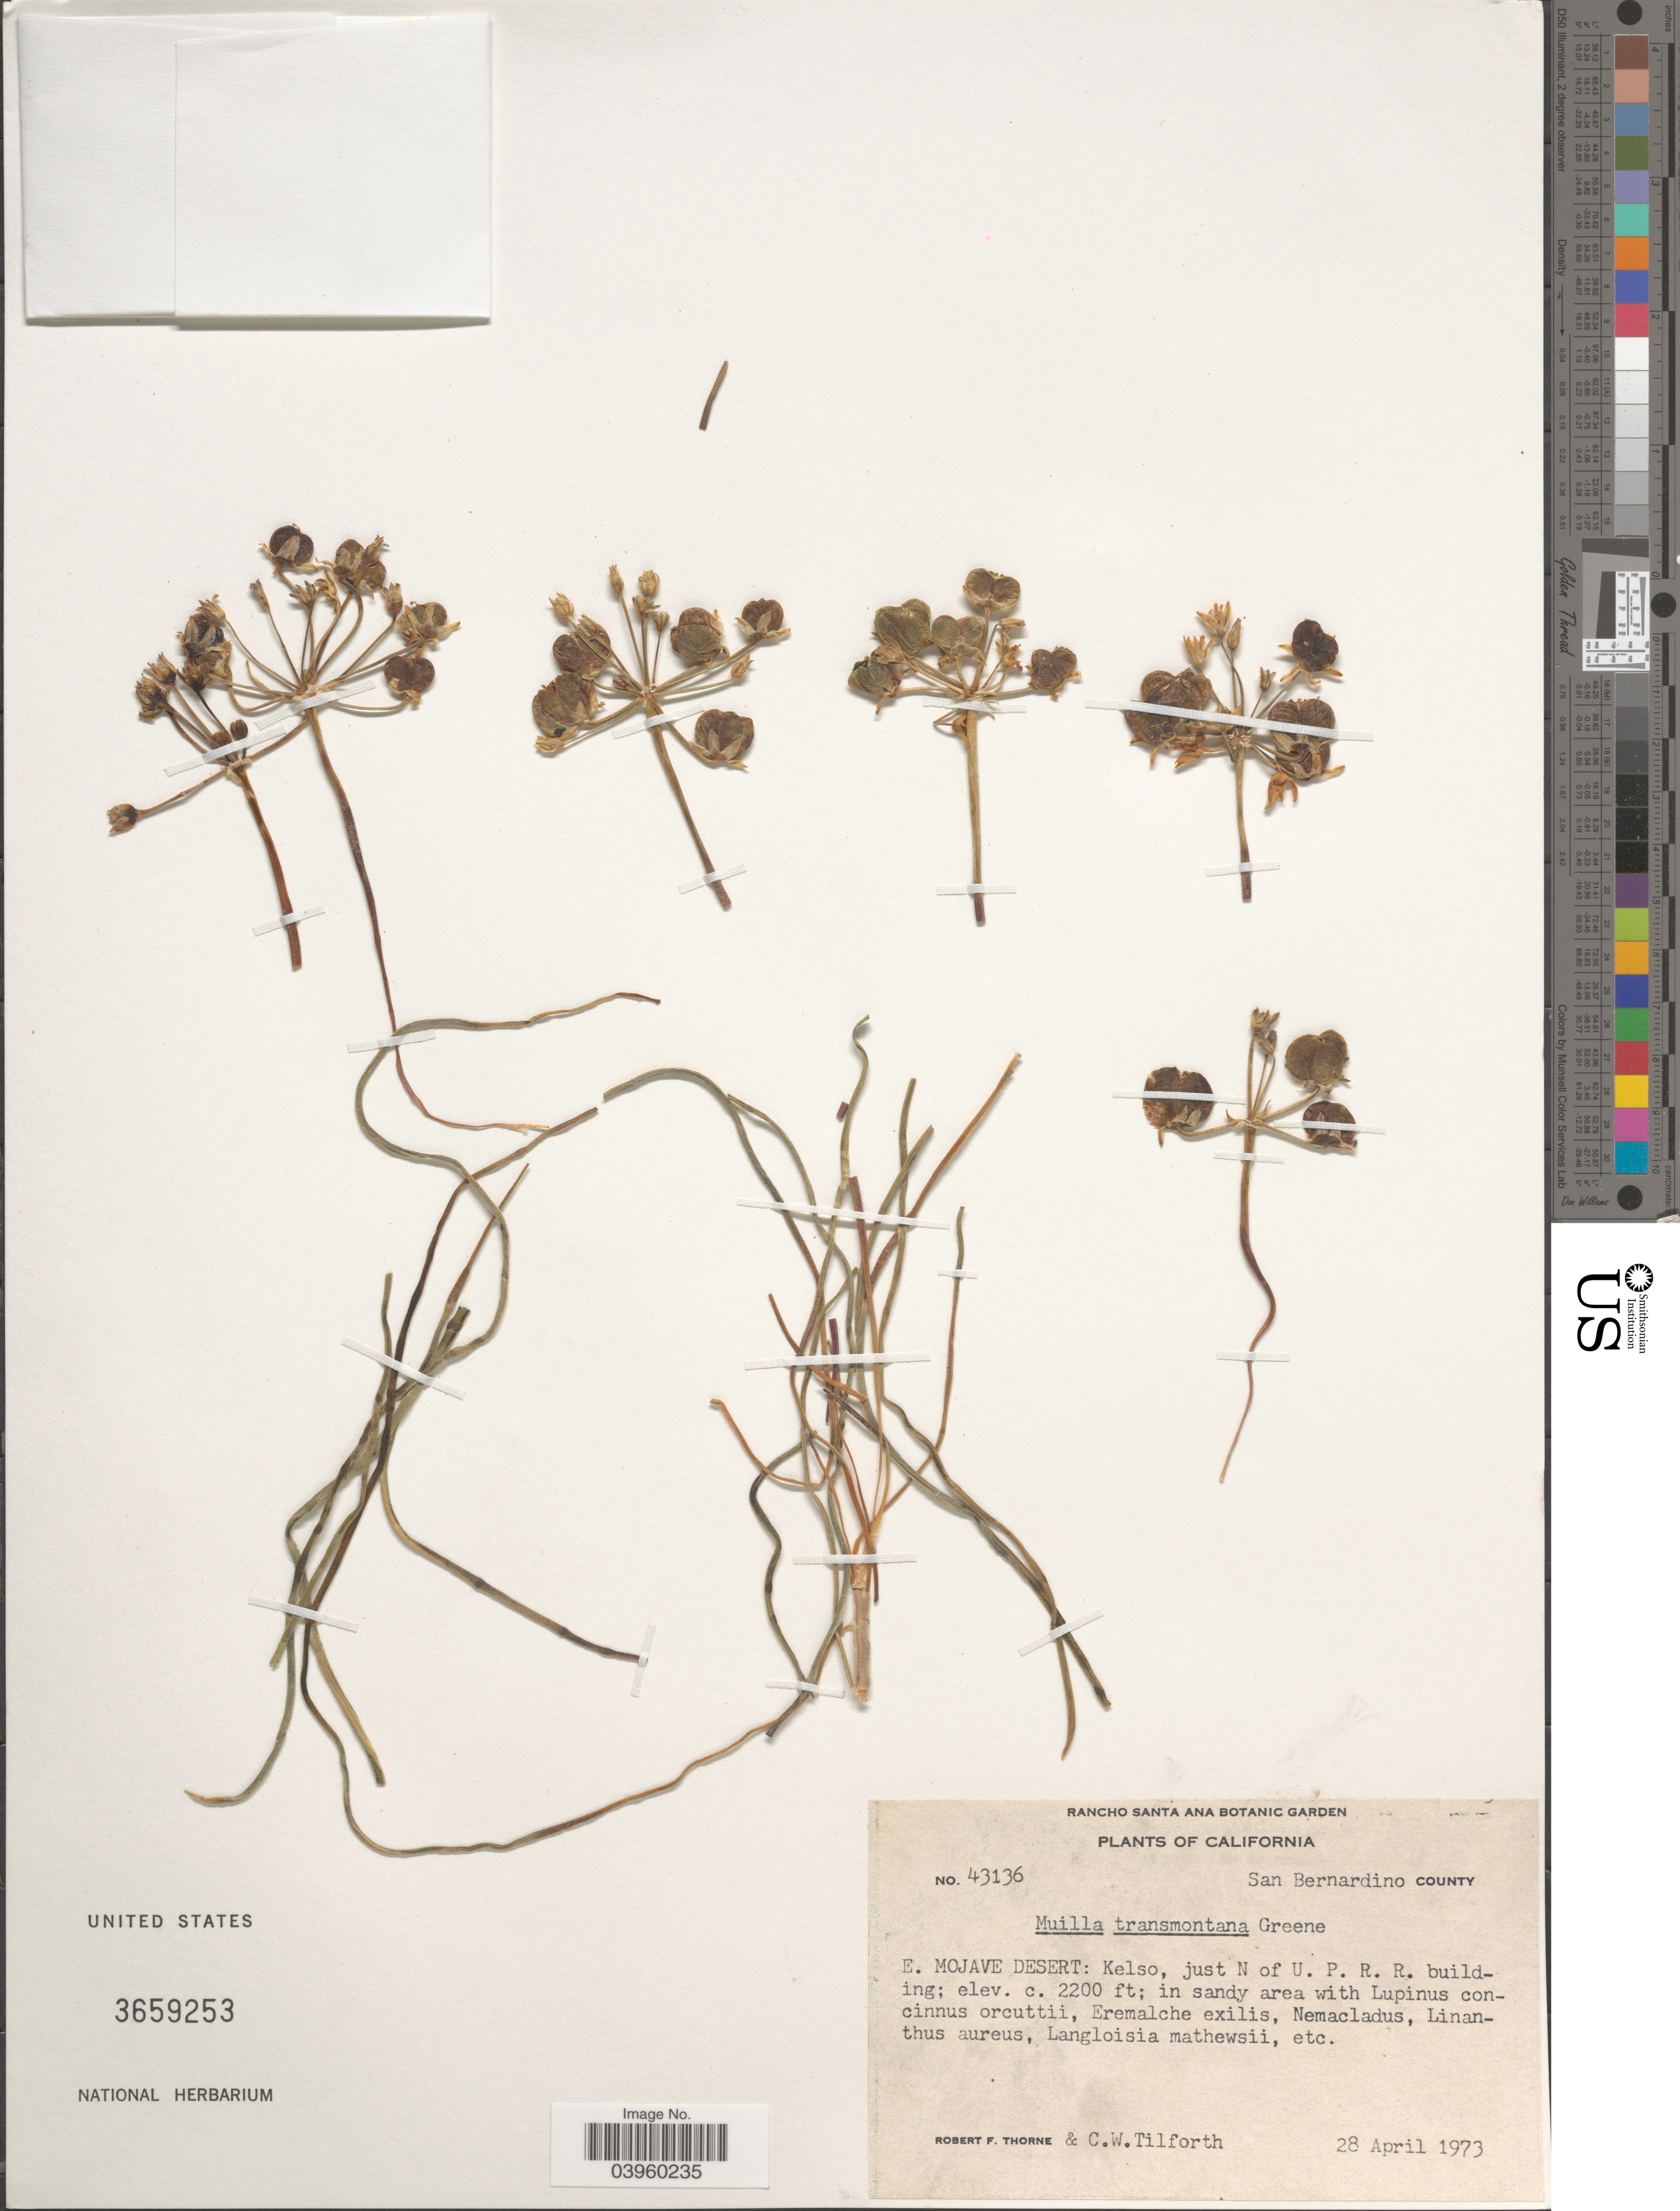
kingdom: Plantae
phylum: Tracheophyta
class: Liliopsida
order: Asparagales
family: Asparagaceae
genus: Muilla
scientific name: Muilla transmontana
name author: Greene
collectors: R. F. Thorne & C. Tilforth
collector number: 43136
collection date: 1973-04-28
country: United States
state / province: California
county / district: San Bernardino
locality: San Bernardino County. E. Mojave Desert: Kelso, just N of U. P. R. R. building.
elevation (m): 671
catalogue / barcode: US 3659253